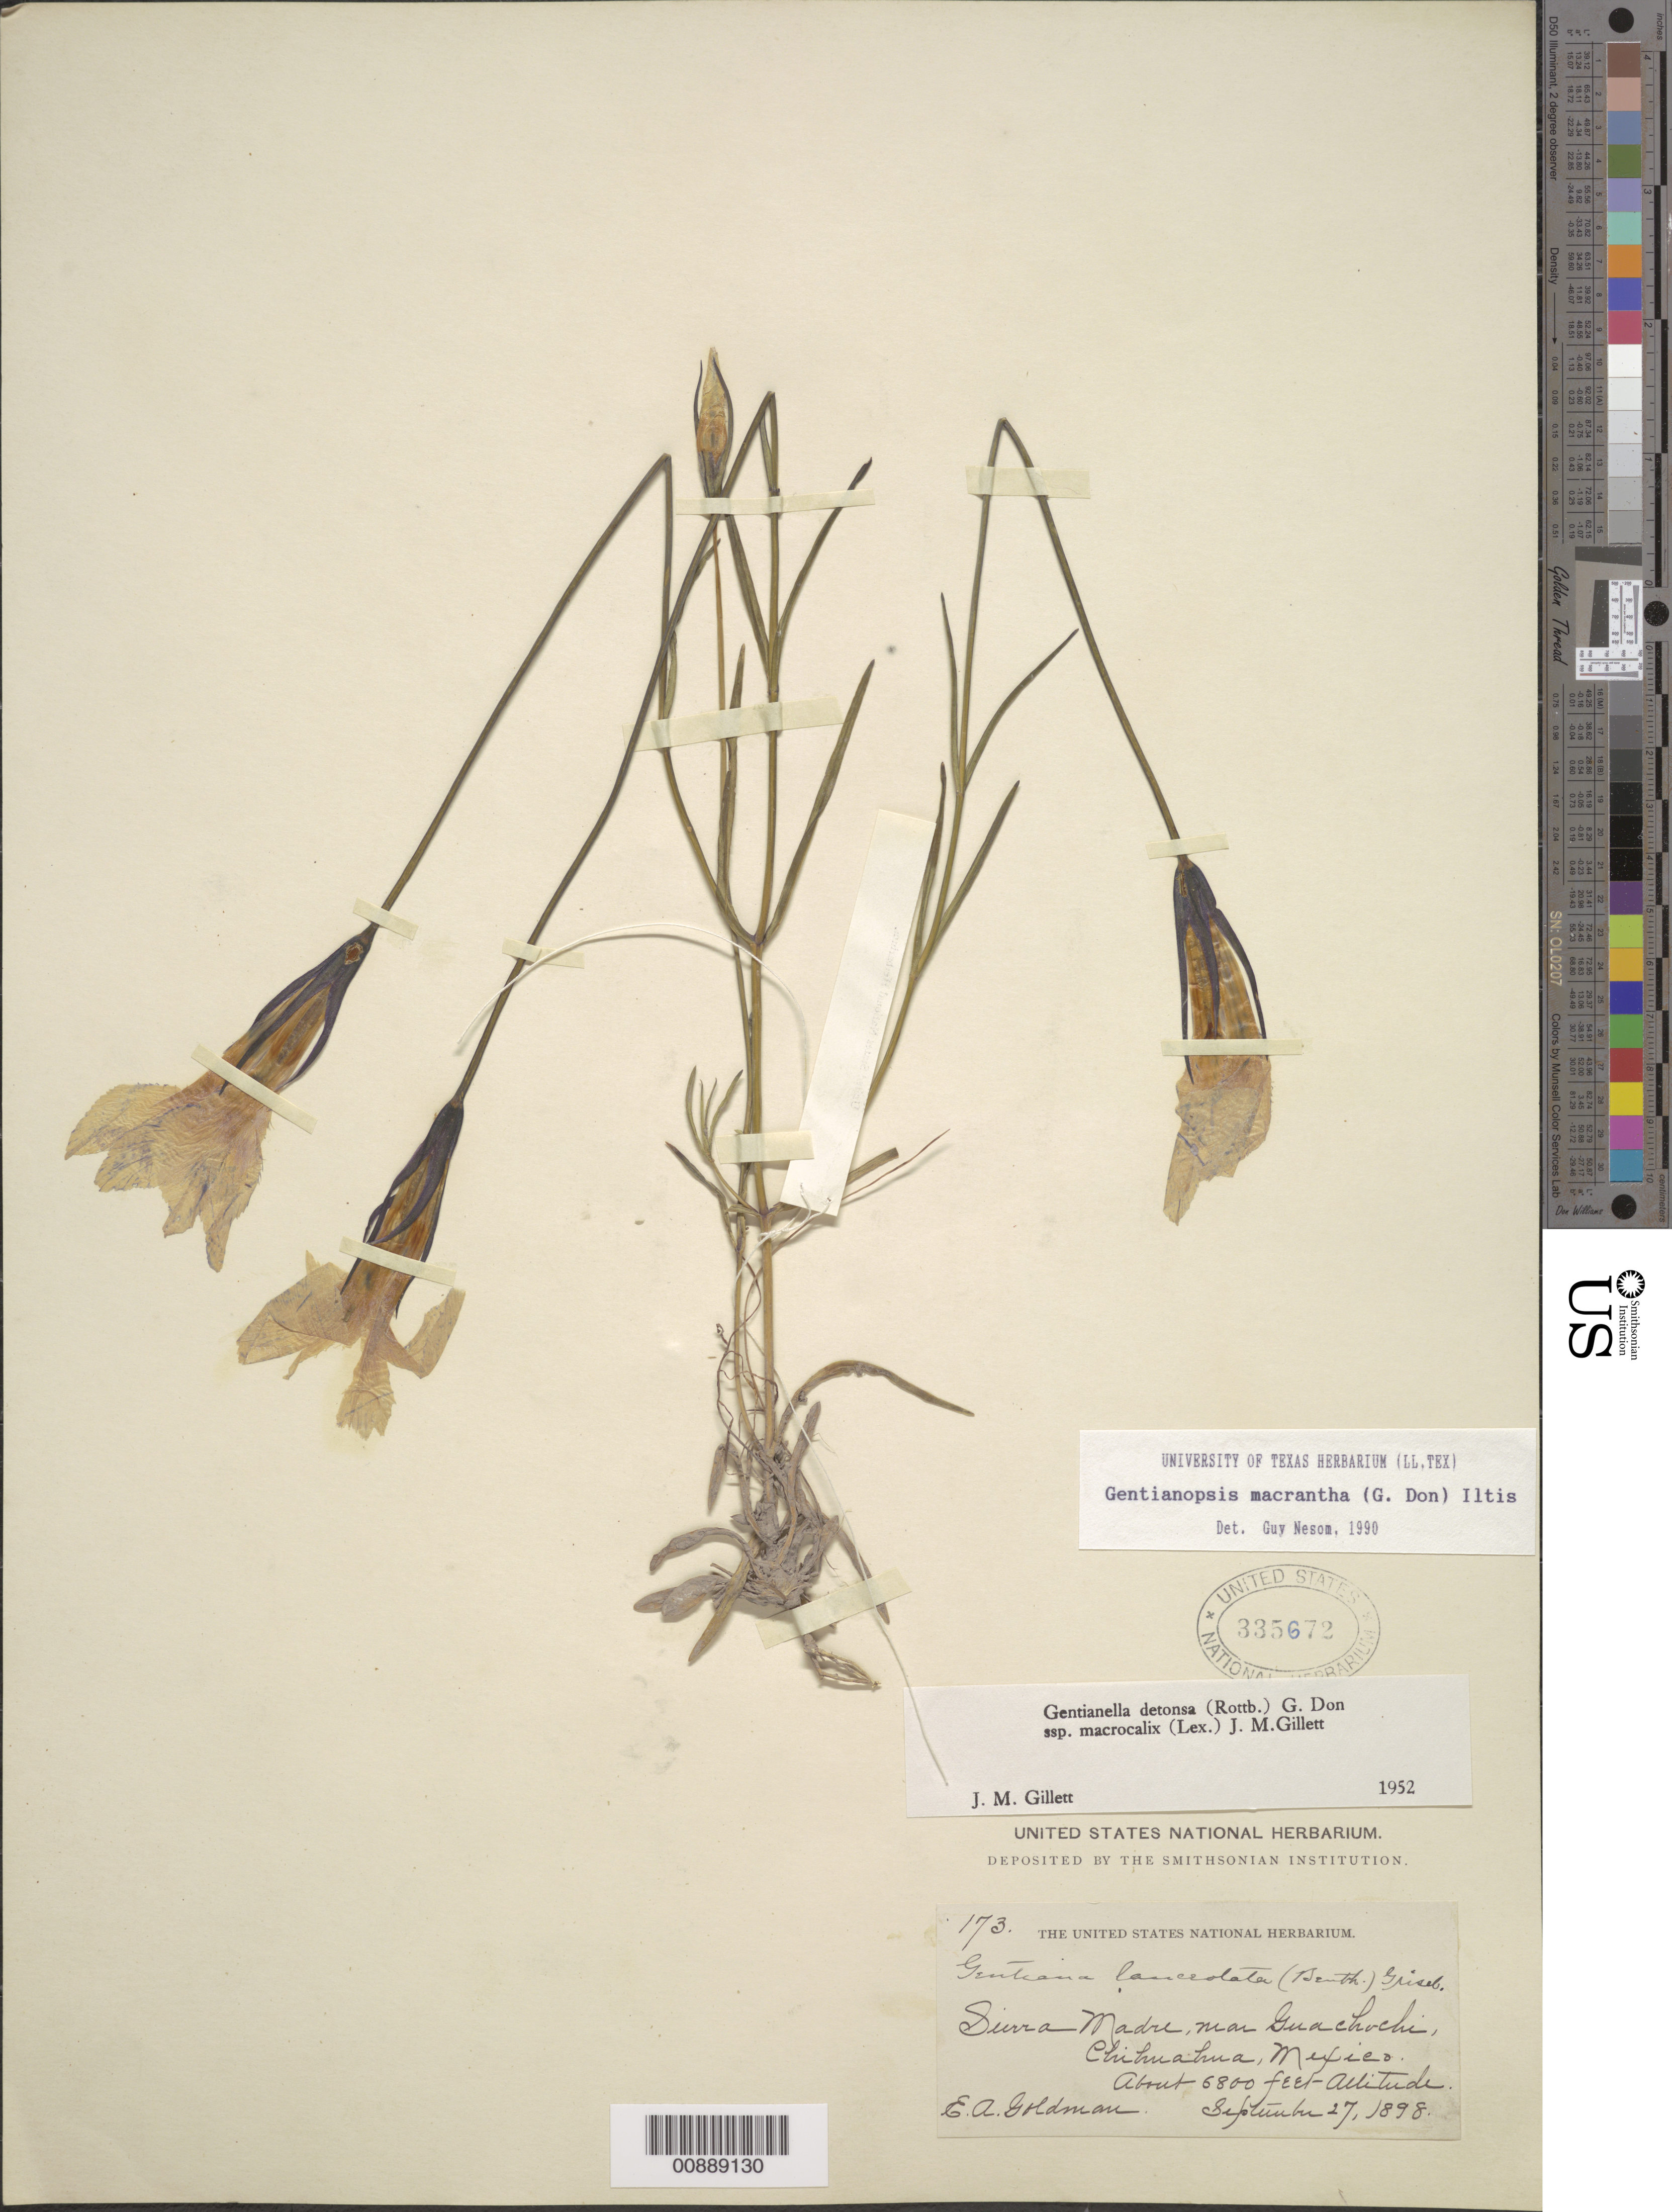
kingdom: Plantae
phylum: Tracheophyta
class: Magnoliopsida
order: Gentianales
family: Gentianaceae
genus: Gentiana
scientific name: Gentiana macrantha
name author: (D. Don) Griseb.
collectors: E. A. Goldman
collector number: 173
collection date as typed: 27 Sep 1898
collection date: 1898-09-27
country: Mexico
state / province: Chihuahua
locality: Sierra Madre near Guachochi, Chihuahua.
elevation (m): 2073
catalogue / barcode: US 335672